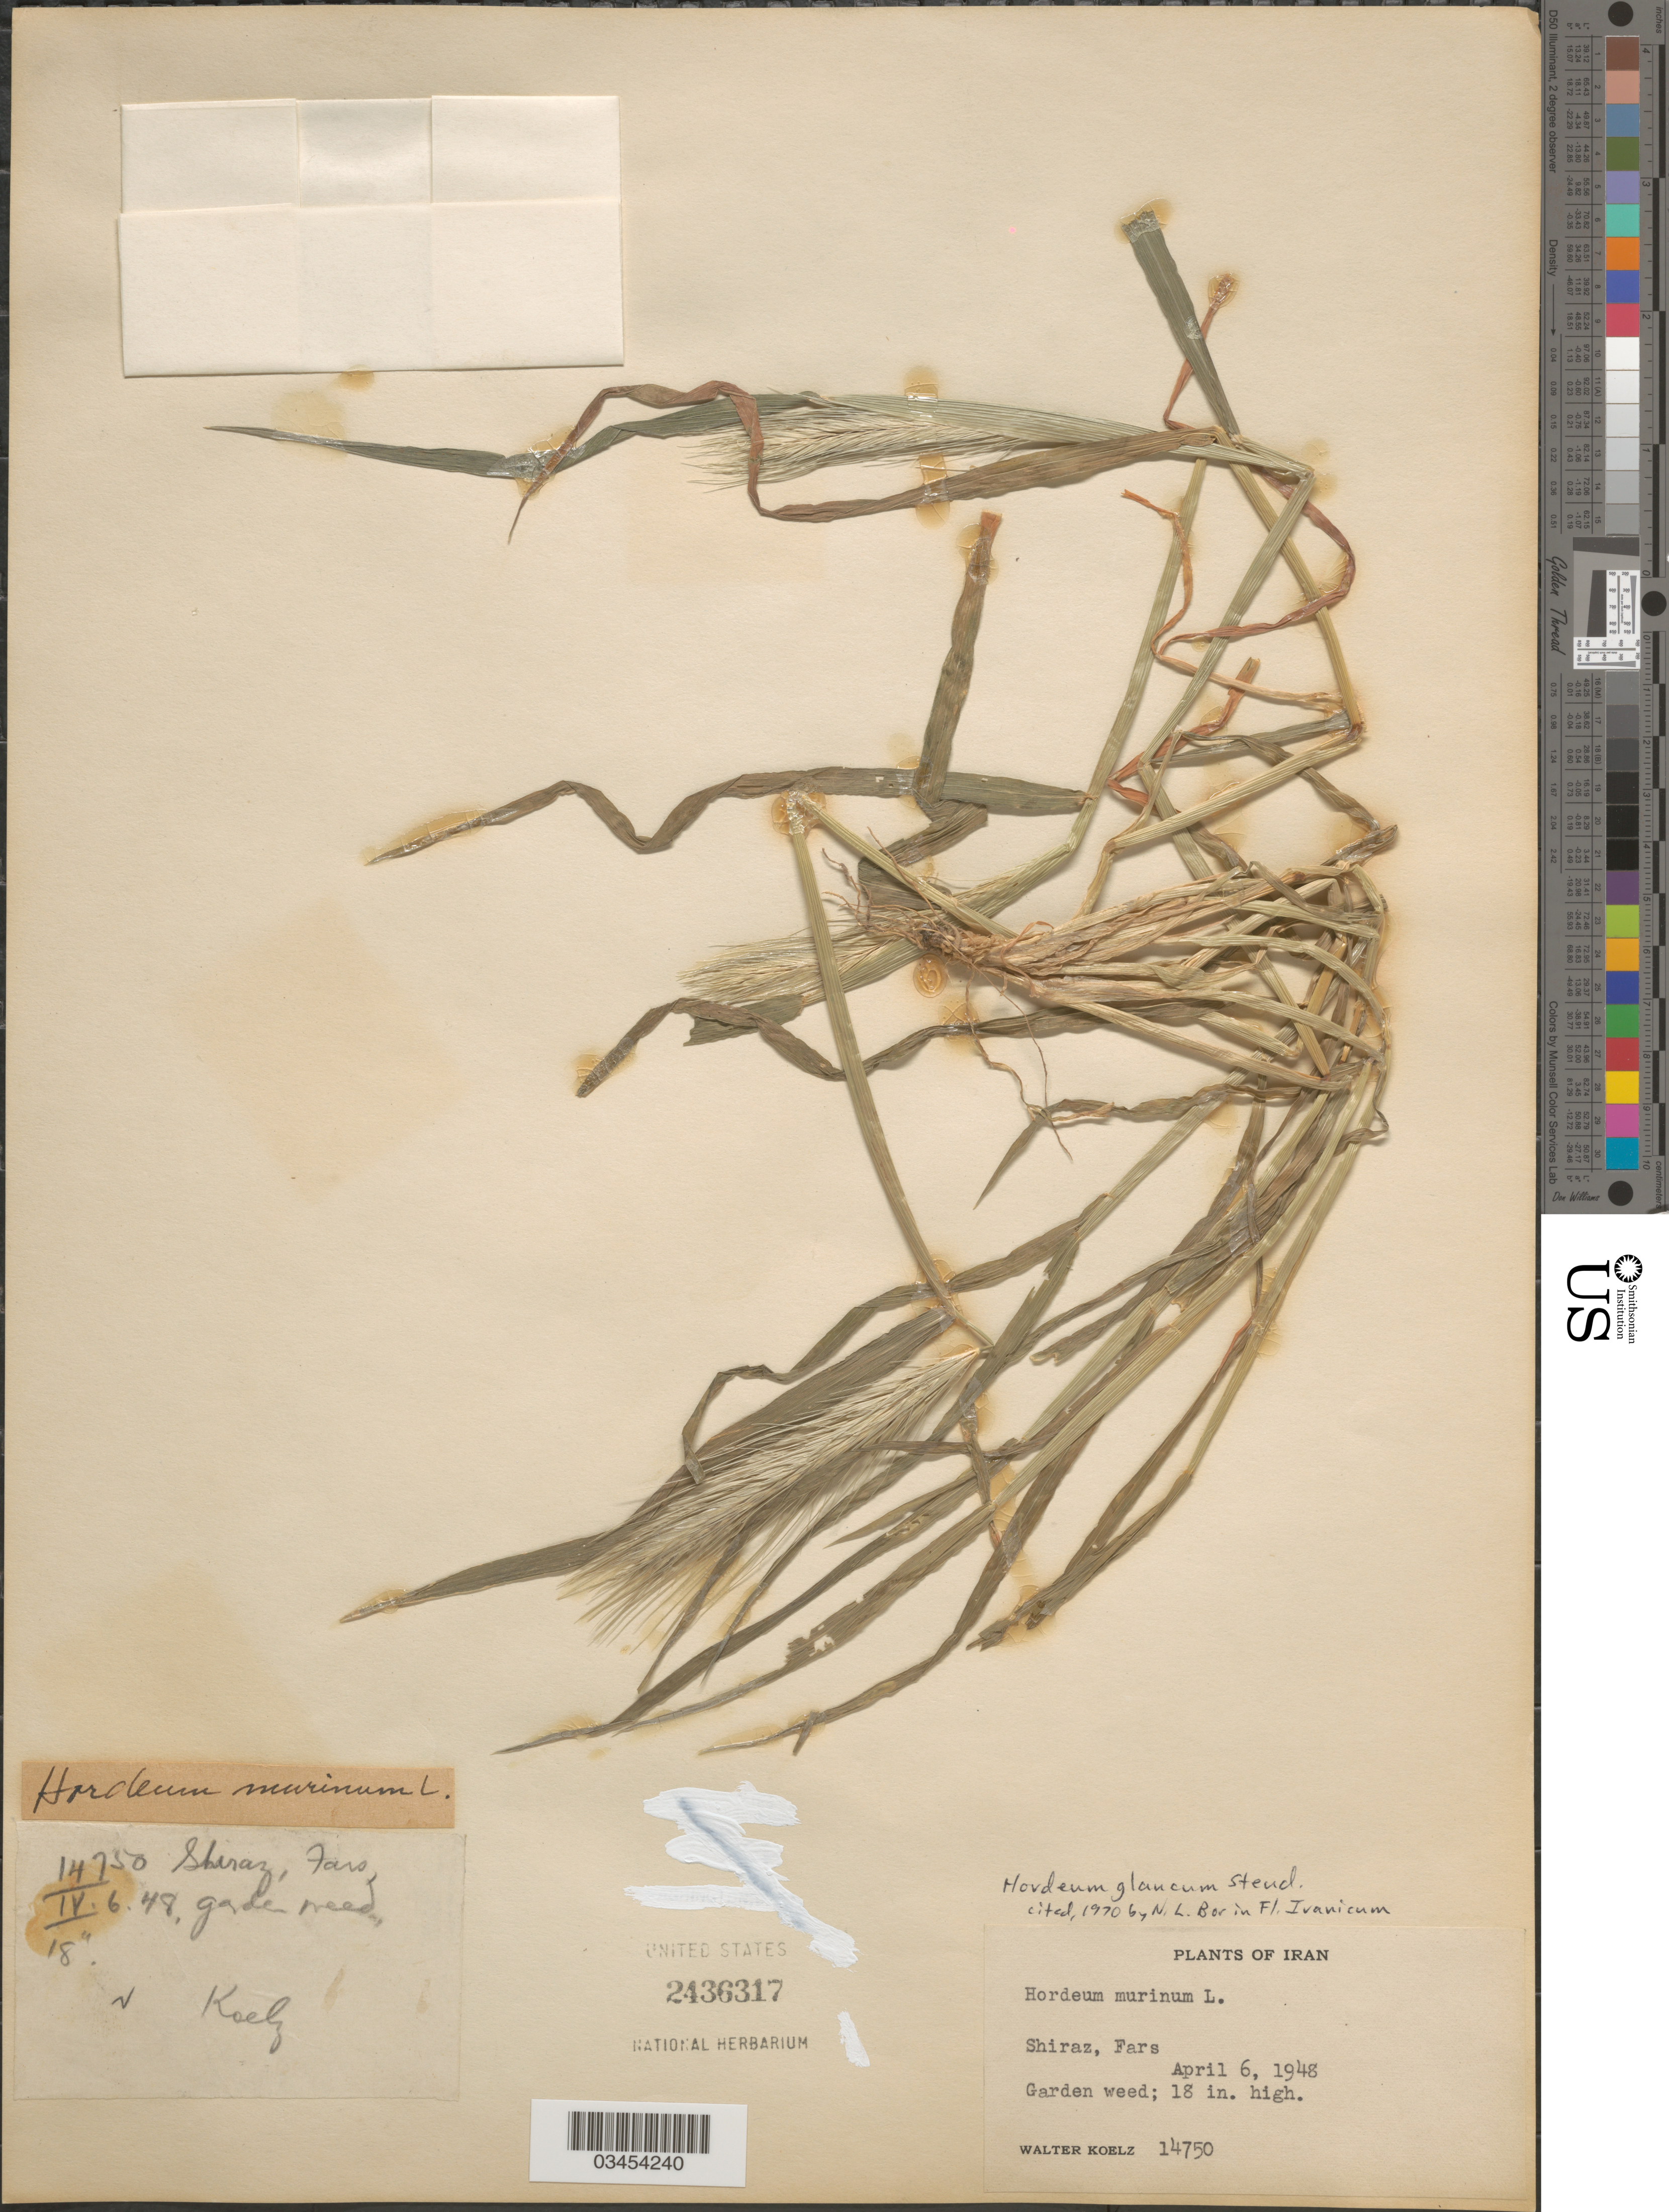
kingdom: Plantae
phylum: Tracheophyta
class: Liliopsida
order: Poales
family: Poaceae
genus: Hordeum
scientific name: Hordeum murinum subsp. glaucum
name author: (Steud.) Tzvelev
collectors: W. N. Koelz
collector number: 14750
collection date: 1948-04-06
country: Iran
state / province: Fars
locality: Shiraz.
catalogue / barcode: US 2436317